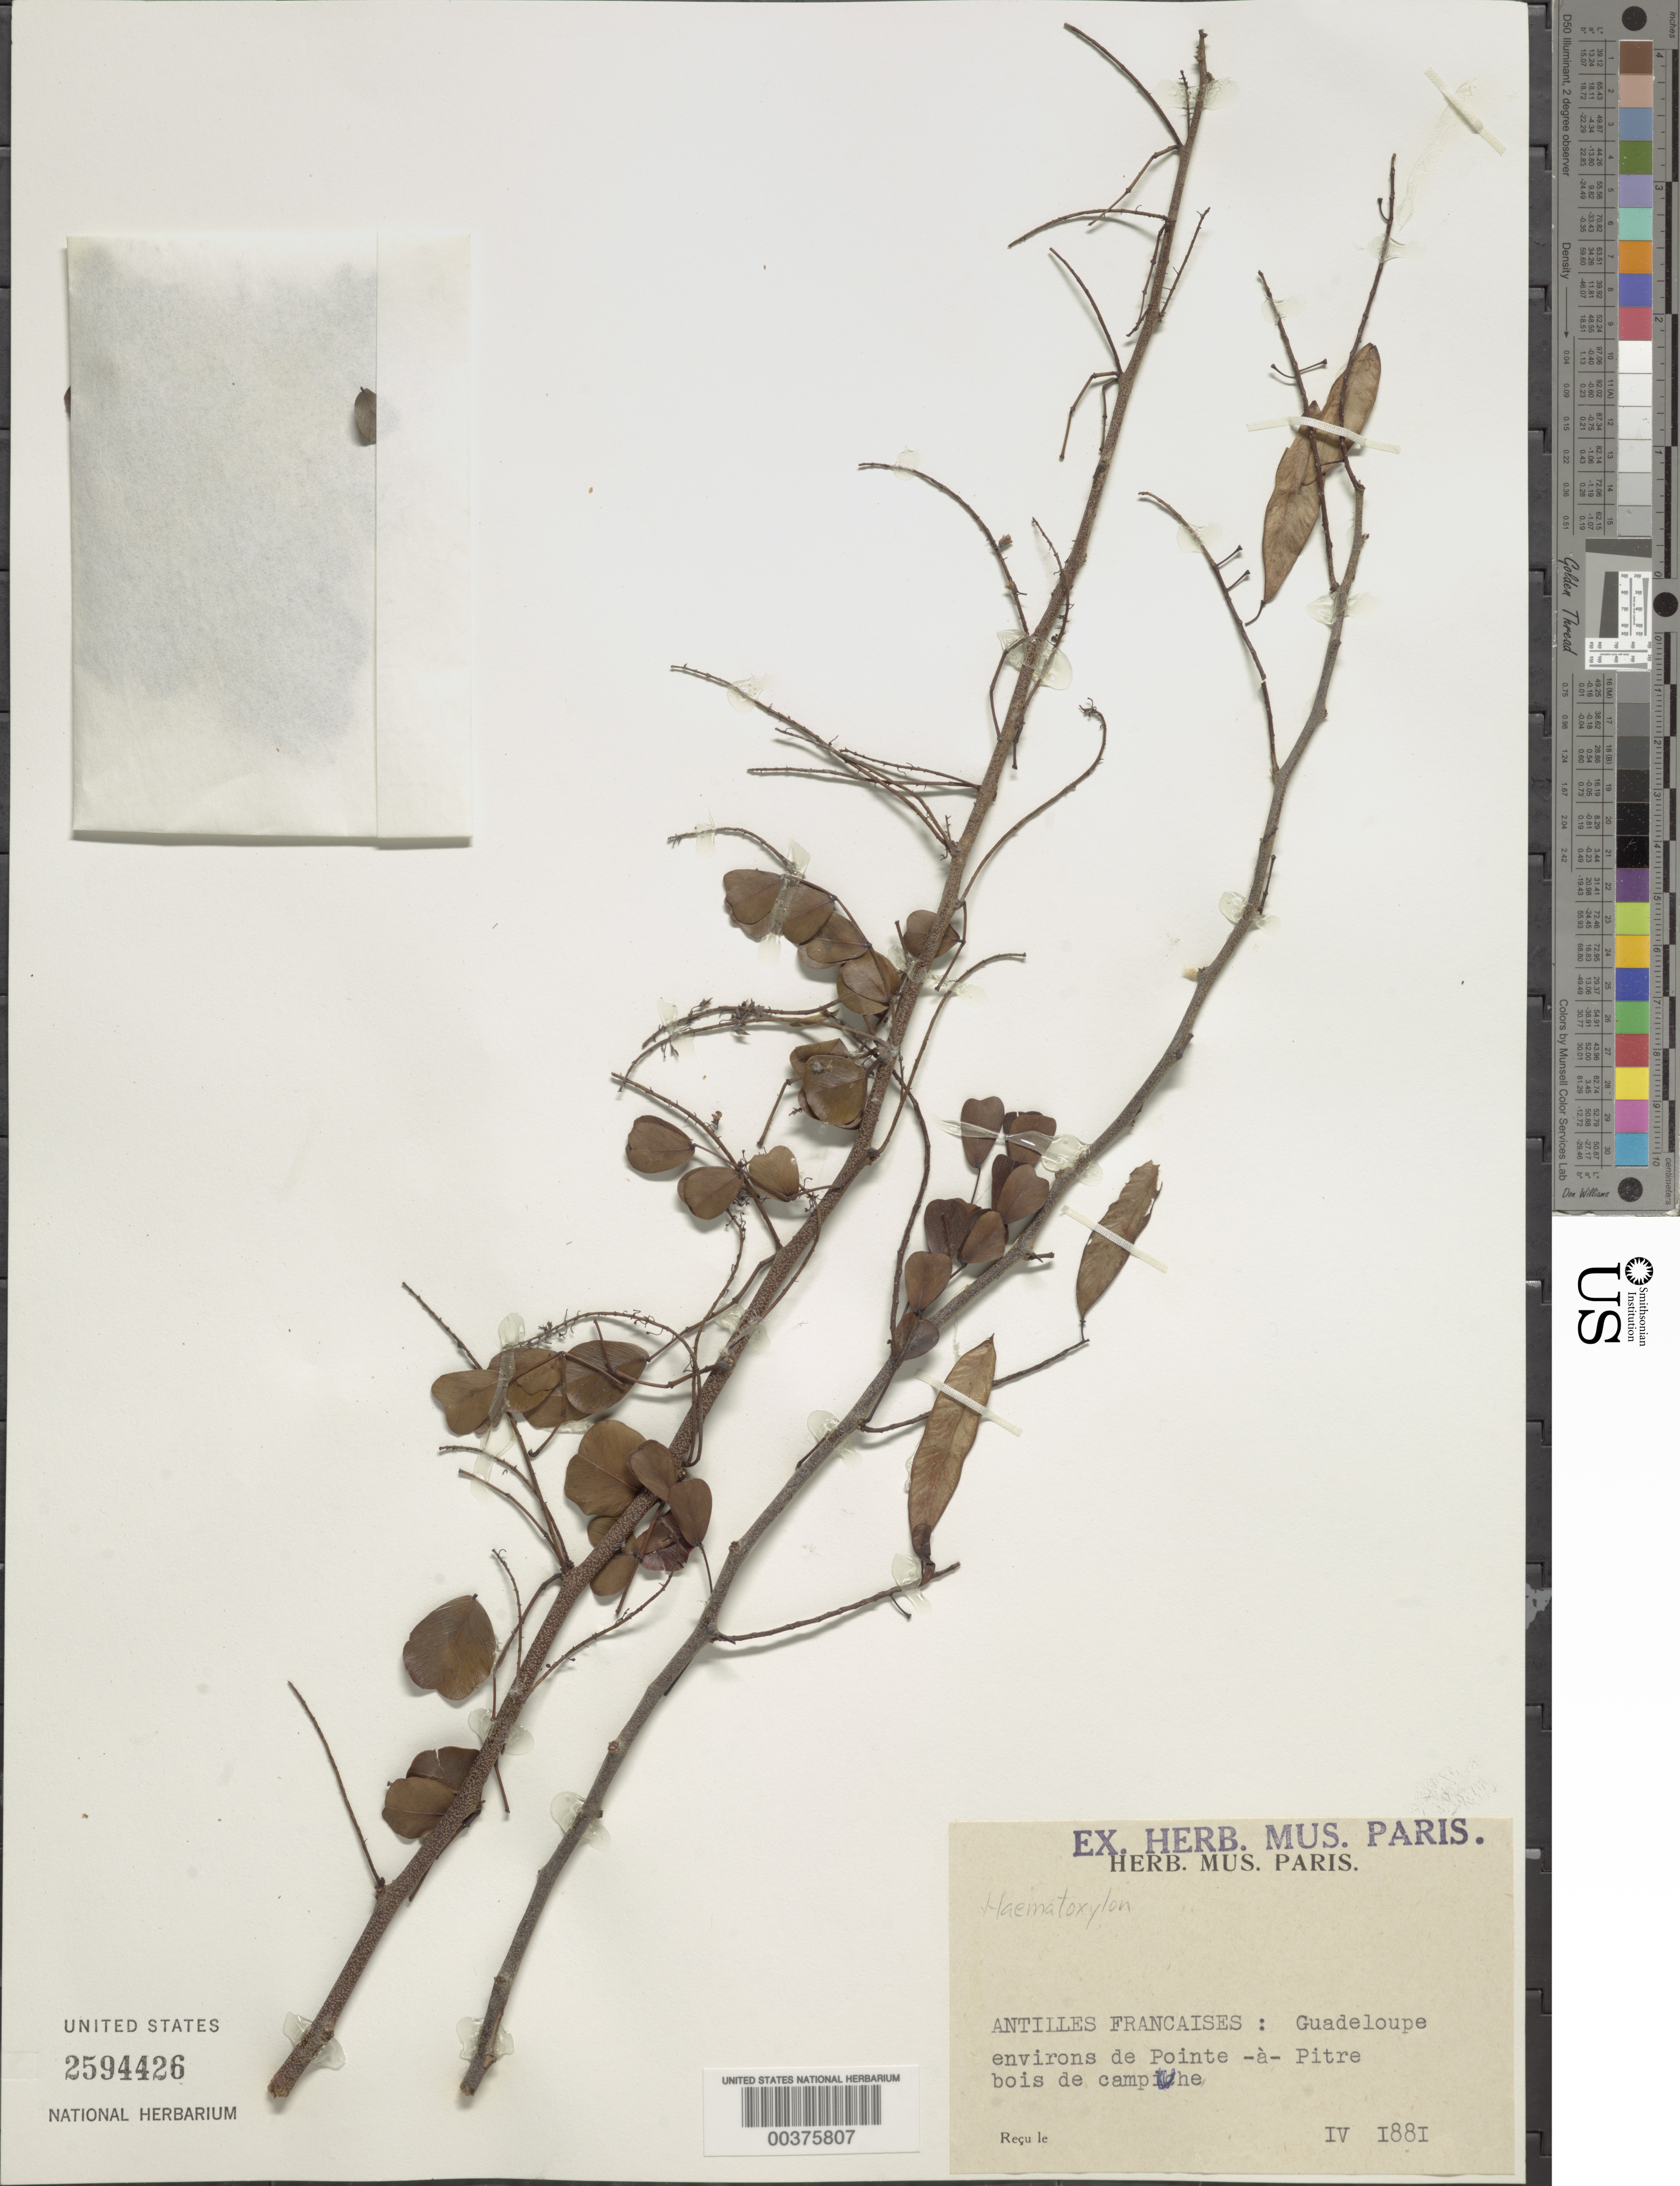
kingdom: Plantae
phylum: Tracheophyta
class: Magnoliopsida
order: Fabales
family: Fabaceae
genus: Haematoxylum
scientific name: Haematoxylum campechianum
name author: L.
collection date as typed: Apr 1881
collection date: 1881-04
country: Guadeloupe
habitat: Bois de campuhe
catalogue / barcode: US 2594426